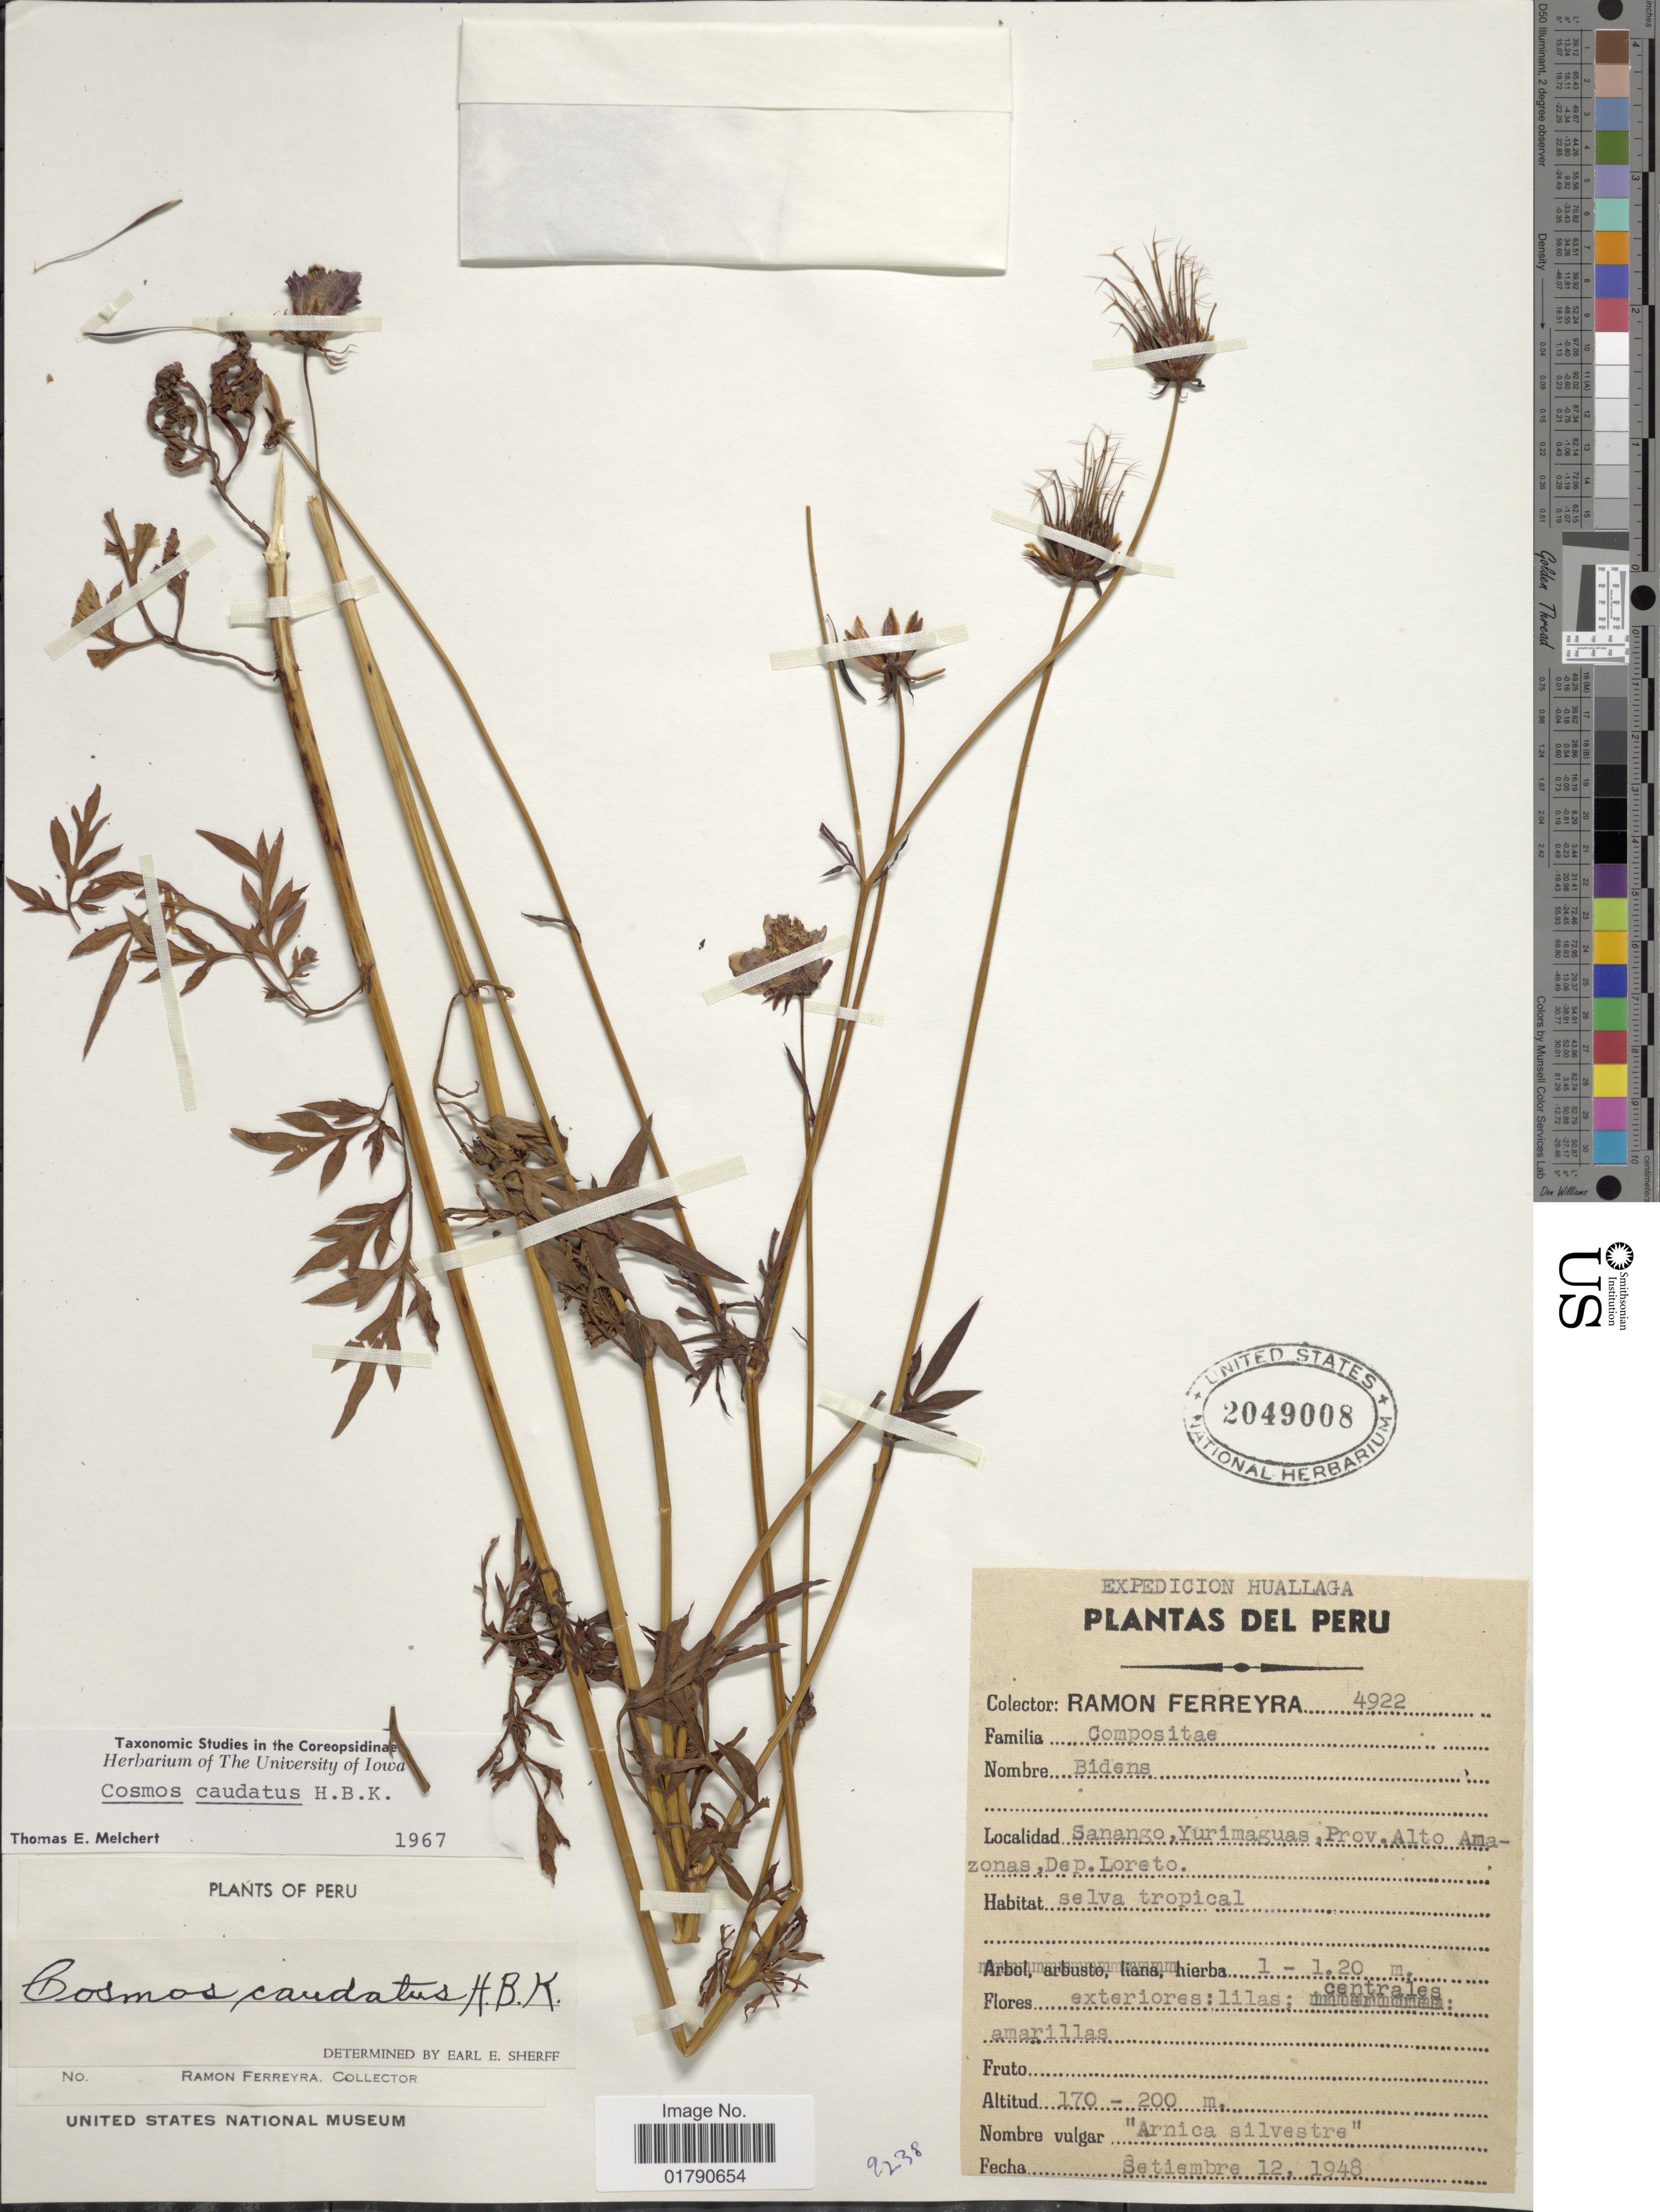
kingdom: Plantae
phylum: Tracheophyta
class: Magnoliopsida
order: Asterales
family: Asteraceae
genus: Cosmos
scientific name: Cosmos caudatus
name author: Kunth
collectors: R. A. Ferreyra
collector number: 4922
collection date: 1948-09-12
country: Peru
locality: Huallaga, Sanango, Yurimaguas, Prov. Amazonas, Dep. Loreto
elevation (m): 170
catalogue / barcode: US 2049008